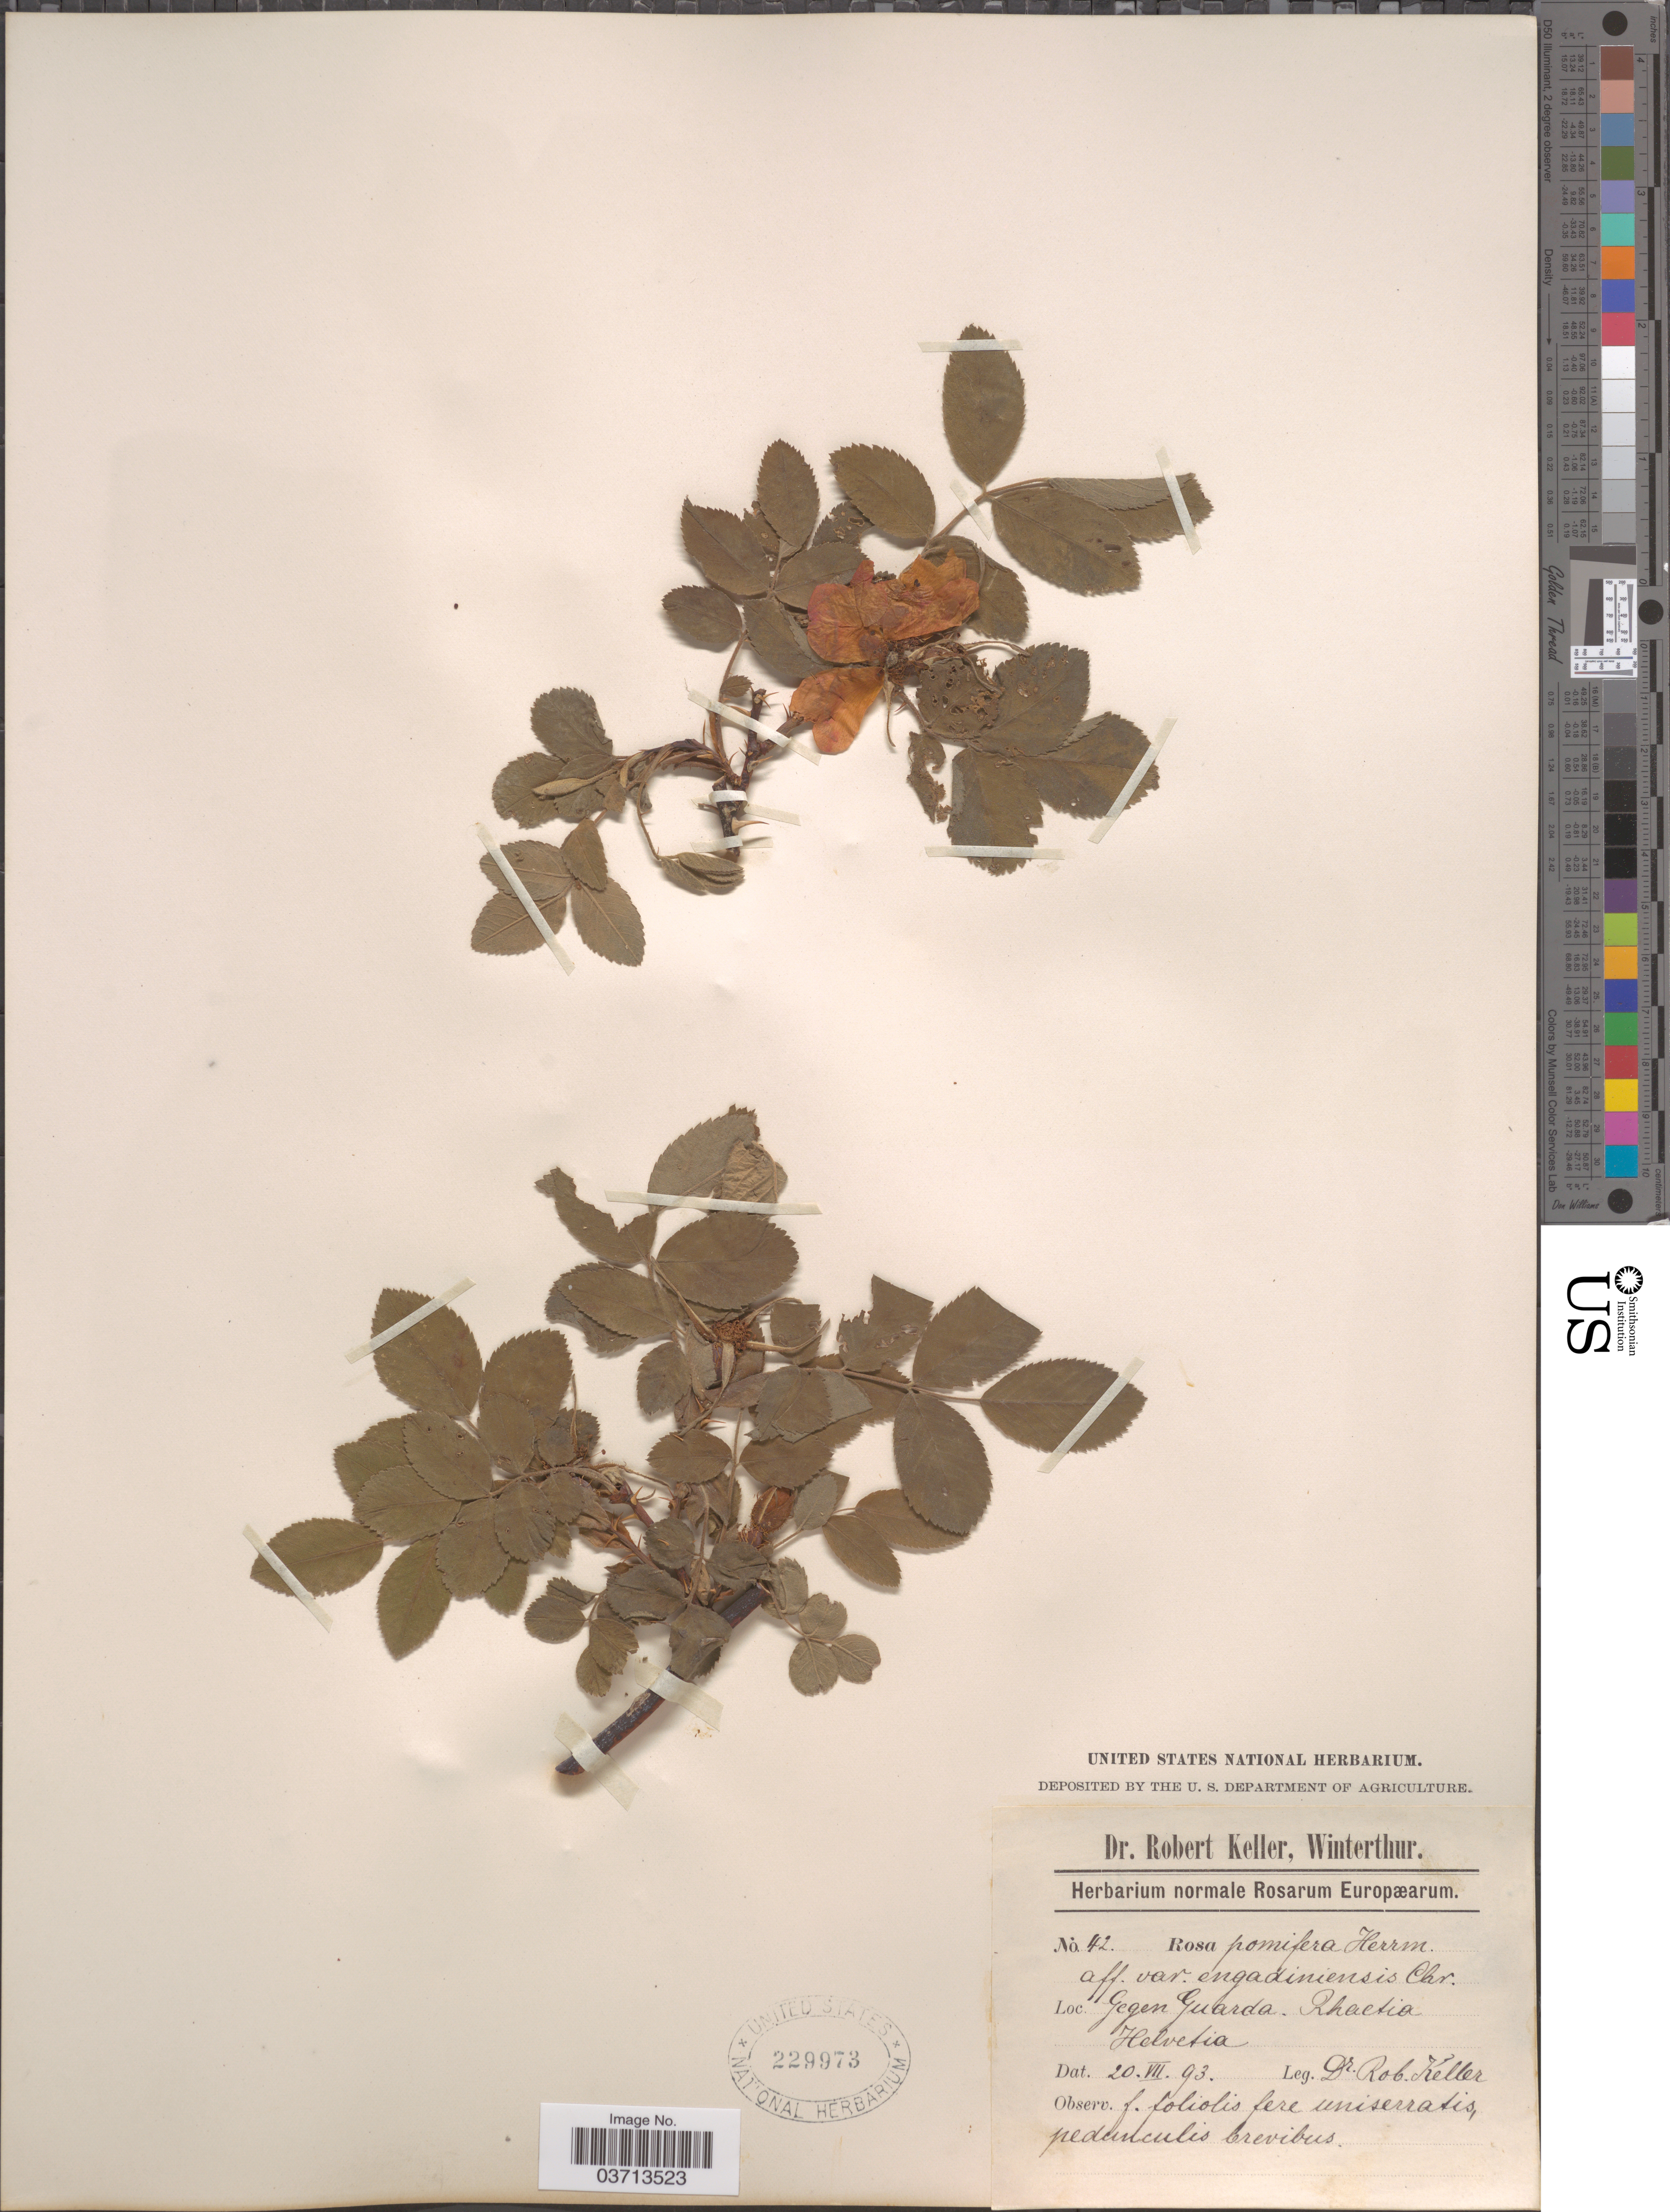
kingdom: Plantae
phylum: Tracheophyta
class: Magnoliopsida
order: Rosales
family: Rosaceae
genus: Rosa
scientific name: Rosa pomifera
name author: R.A.W. Herrm.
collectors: R. Keller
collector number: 42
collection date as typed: Transcribed d/m/y: 20/7/93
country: Switzerland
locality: Gegen Guarda. Rhaetia. Helvetia.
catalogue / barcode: US 229973